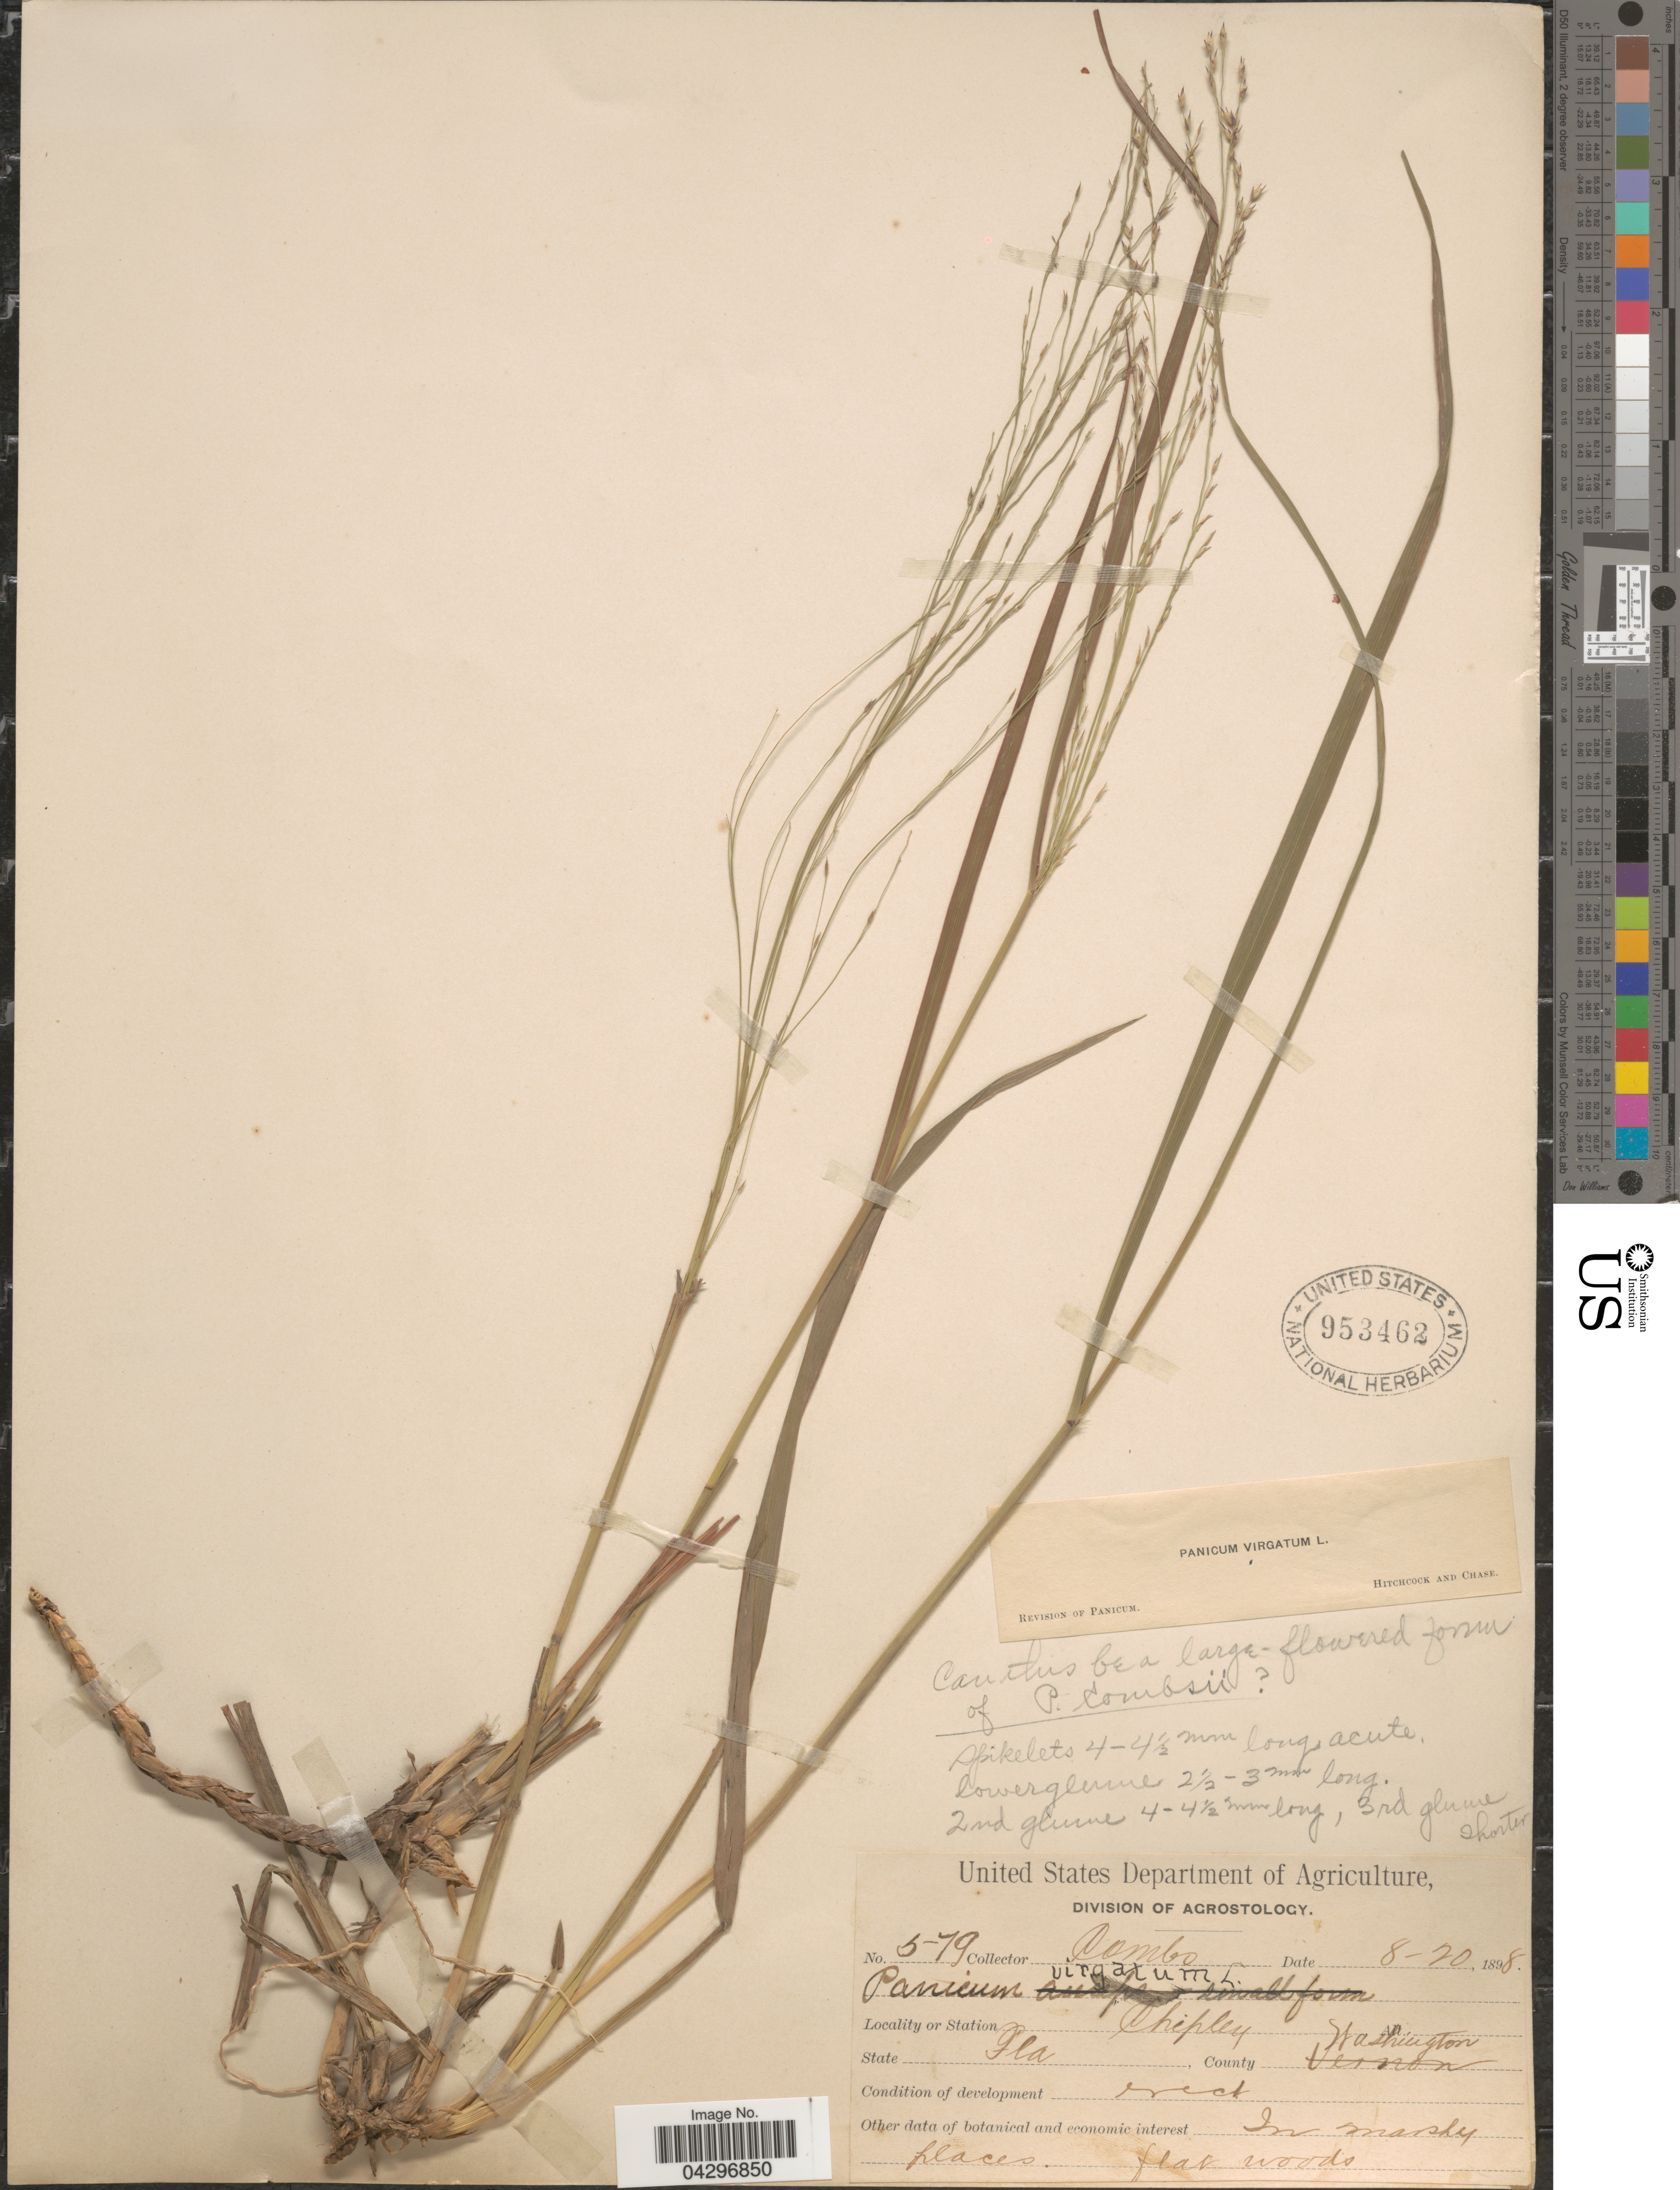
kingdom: Plantae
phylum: Tracheophyta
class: Liliopsida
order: Poales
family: Poaceae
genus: Panicum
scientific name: Panicum virgatum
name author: L.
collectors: -. Combs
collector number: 579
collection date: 1898-08-20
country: United States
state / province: Florida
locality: Chipley. County Washington.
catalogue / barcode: US 953462